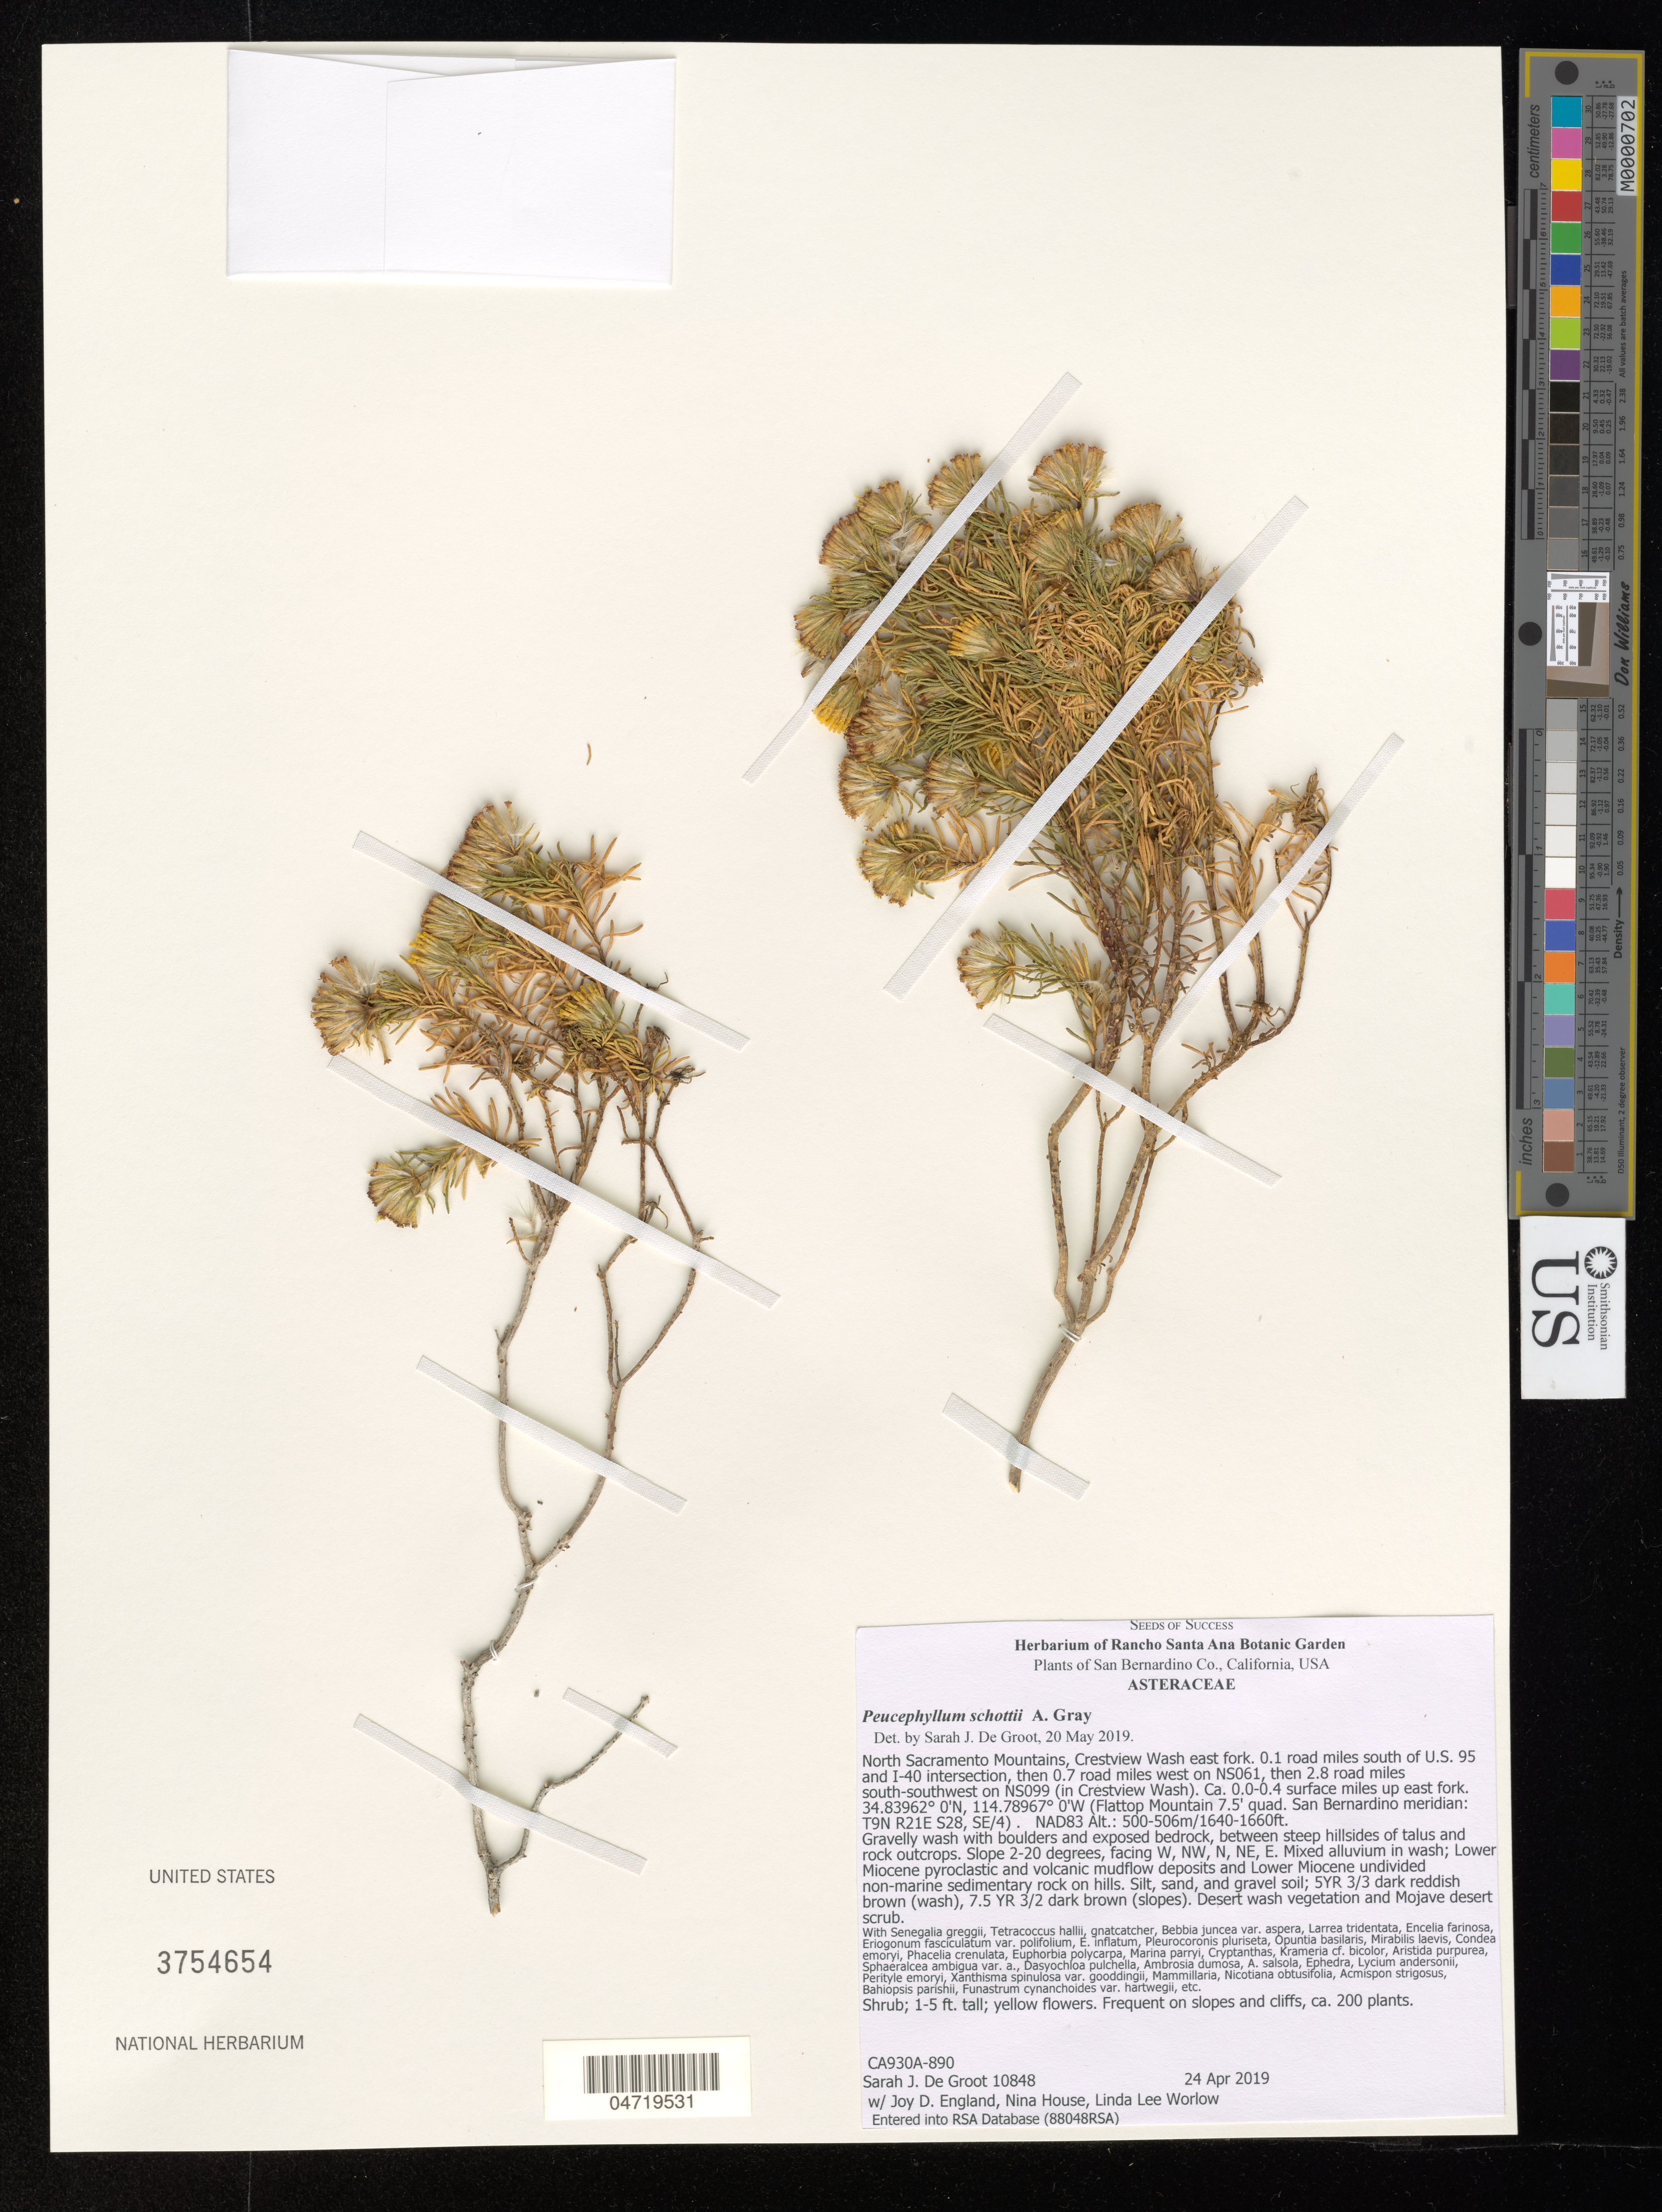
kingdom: Plantae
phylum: Tracheophyta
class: Magnoliopsida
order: Asterales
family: Asteraceae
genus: Peucephyllum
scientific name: Peucephyllum schottii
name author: A. Gray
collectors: S. De Groot, J. England, N. House & L. Worlow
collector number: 10848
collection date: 2019-04-24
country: United States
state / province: California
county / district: San Bernardino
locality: San Bernardno Co. North Sacramento Mountains, Crestview Wash east fork. 0.1 road miles south of U.S. 95 and I-40 intersection, then 0.7 road miles west on NS061, then 2.8 road miles south-southwest on NS099 (in Crestview Wash). Ca. 0.0-0.4 surface miles up east fork. (Flattop Mountain 7.5' quad. San Bernardino meridian: T9N R21E S28, SE/4). NAD83.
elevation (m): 500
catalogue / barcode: US 3754654